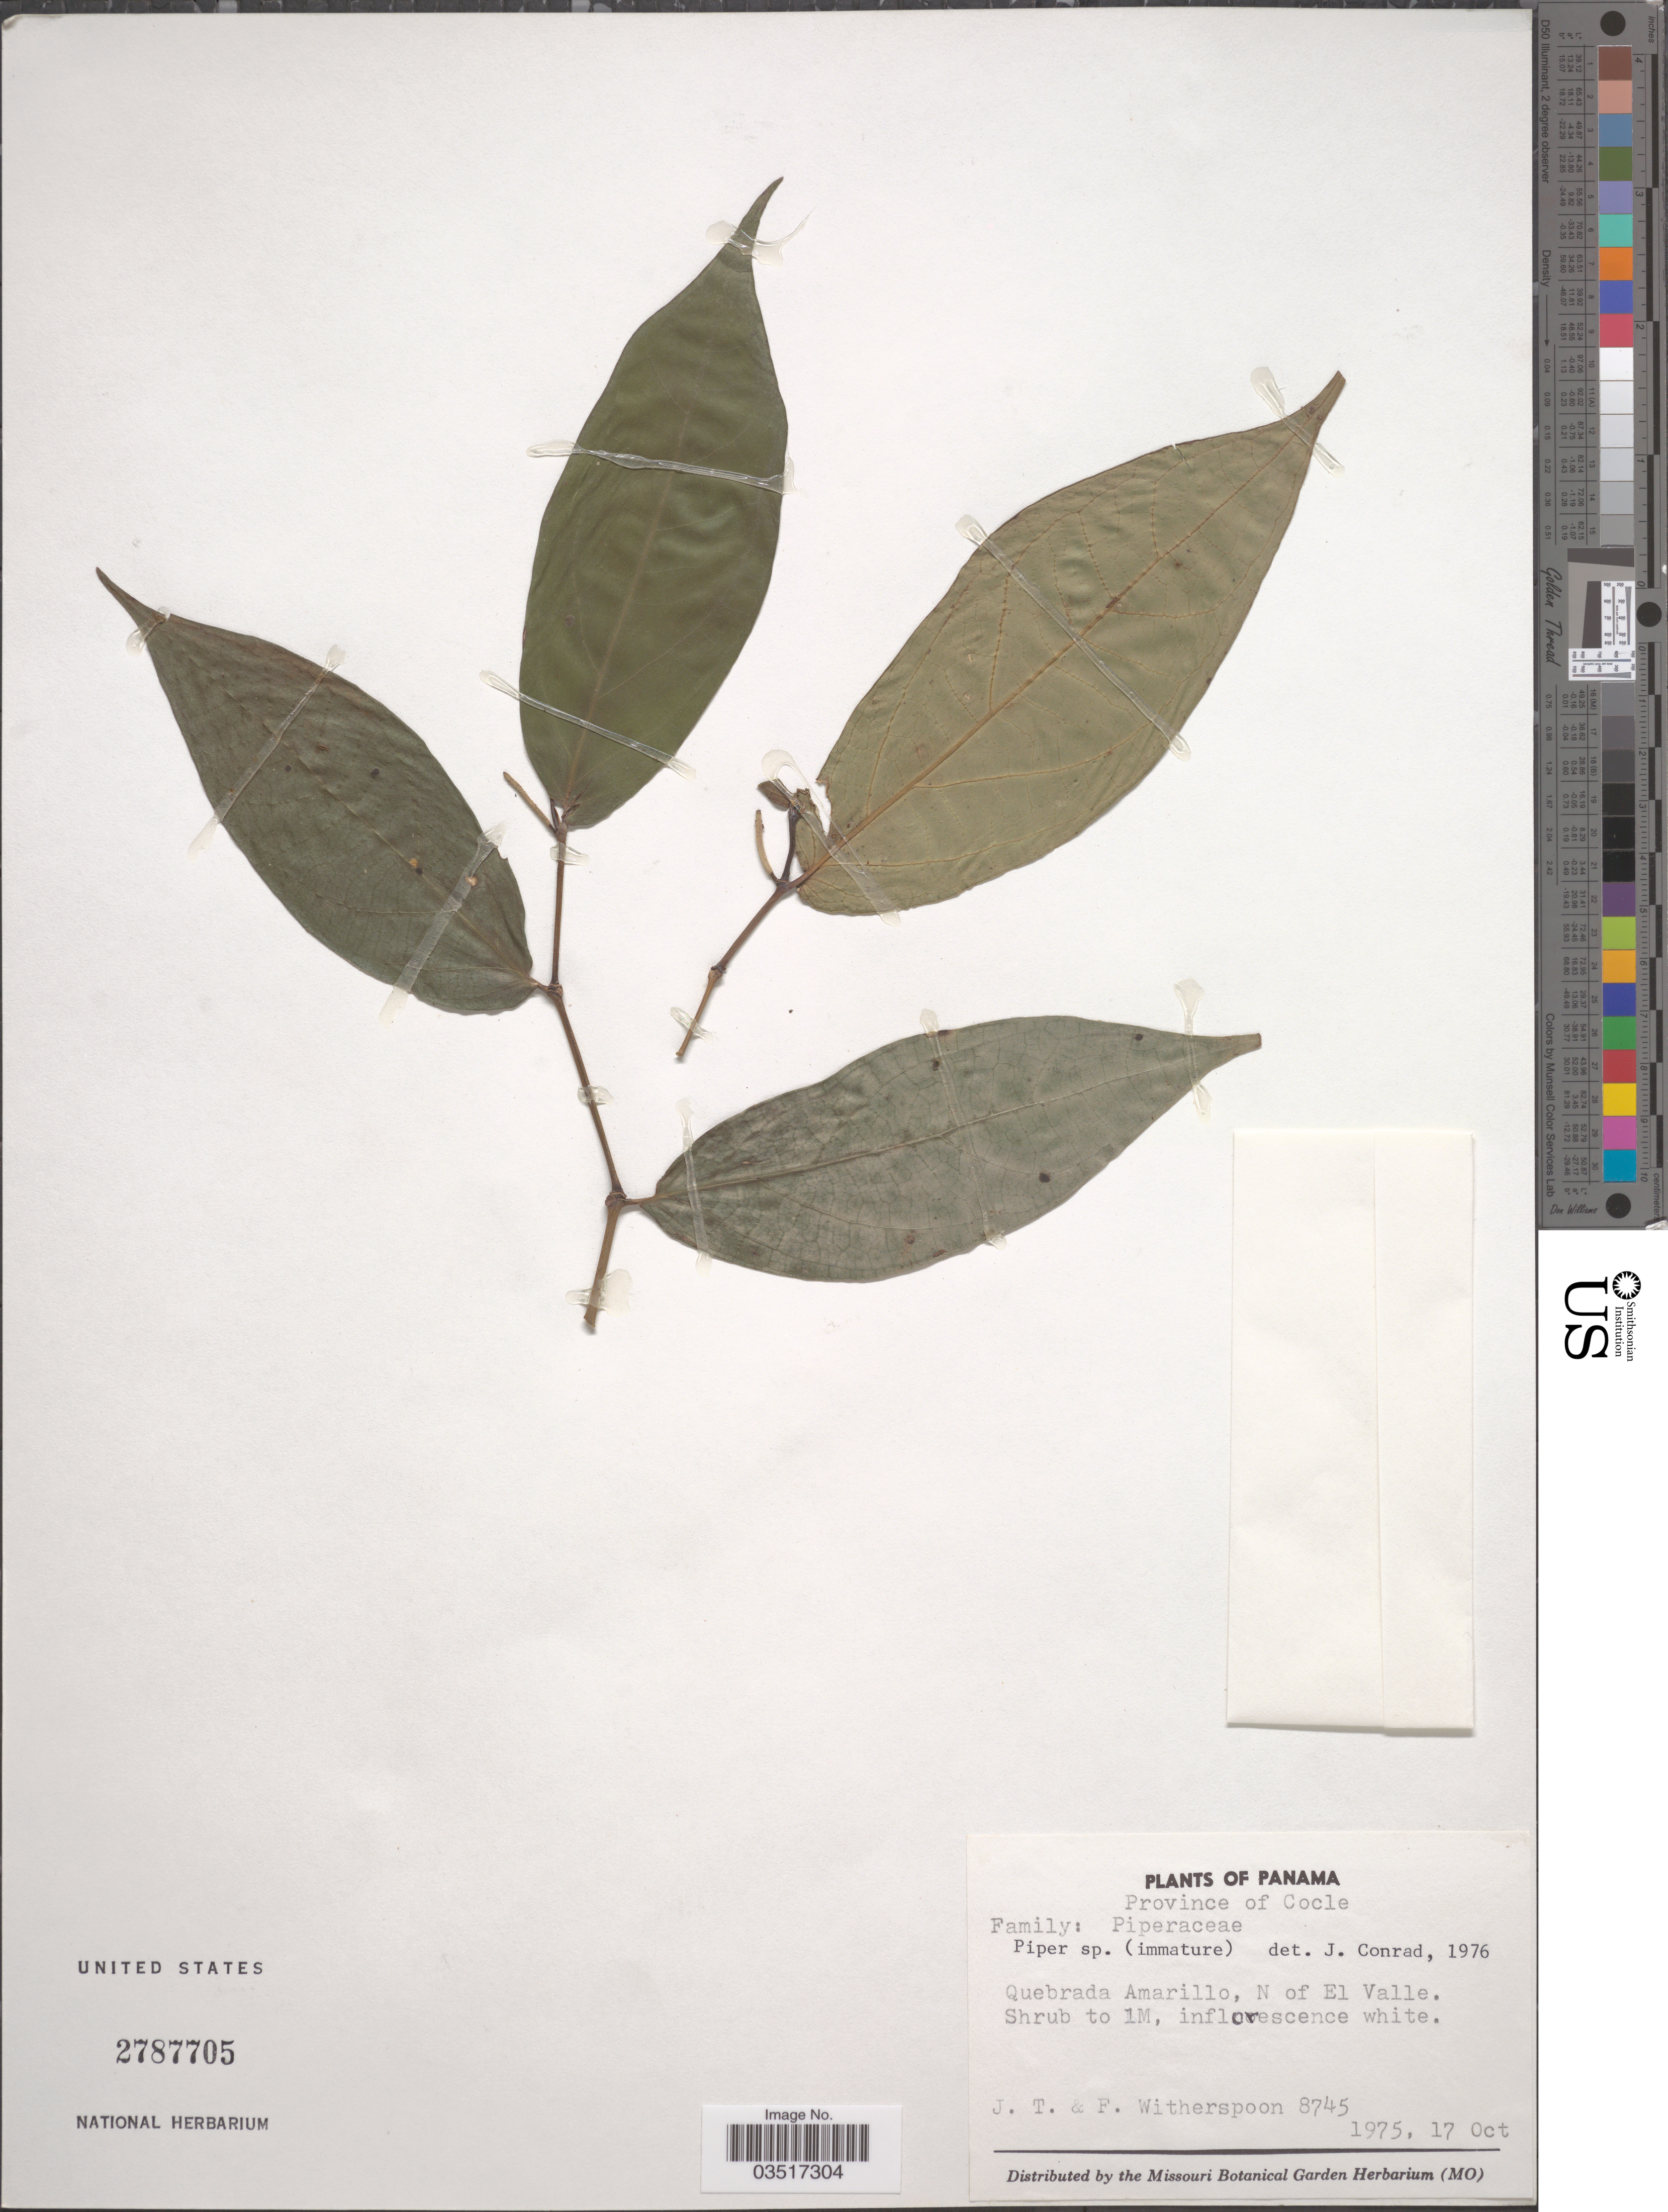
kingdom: Plantae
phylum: Tracheophyta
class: Magnoliopsida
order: Piperales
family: Piperaceae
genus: Piper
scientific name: Piper sp.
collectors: J. Witherspoon & F. Witherspoon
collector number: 8745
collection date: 1975-10-17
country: Panama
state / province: Cocle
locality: Quebrada Amarillo, N of El Valle.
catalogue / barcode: US 2787705